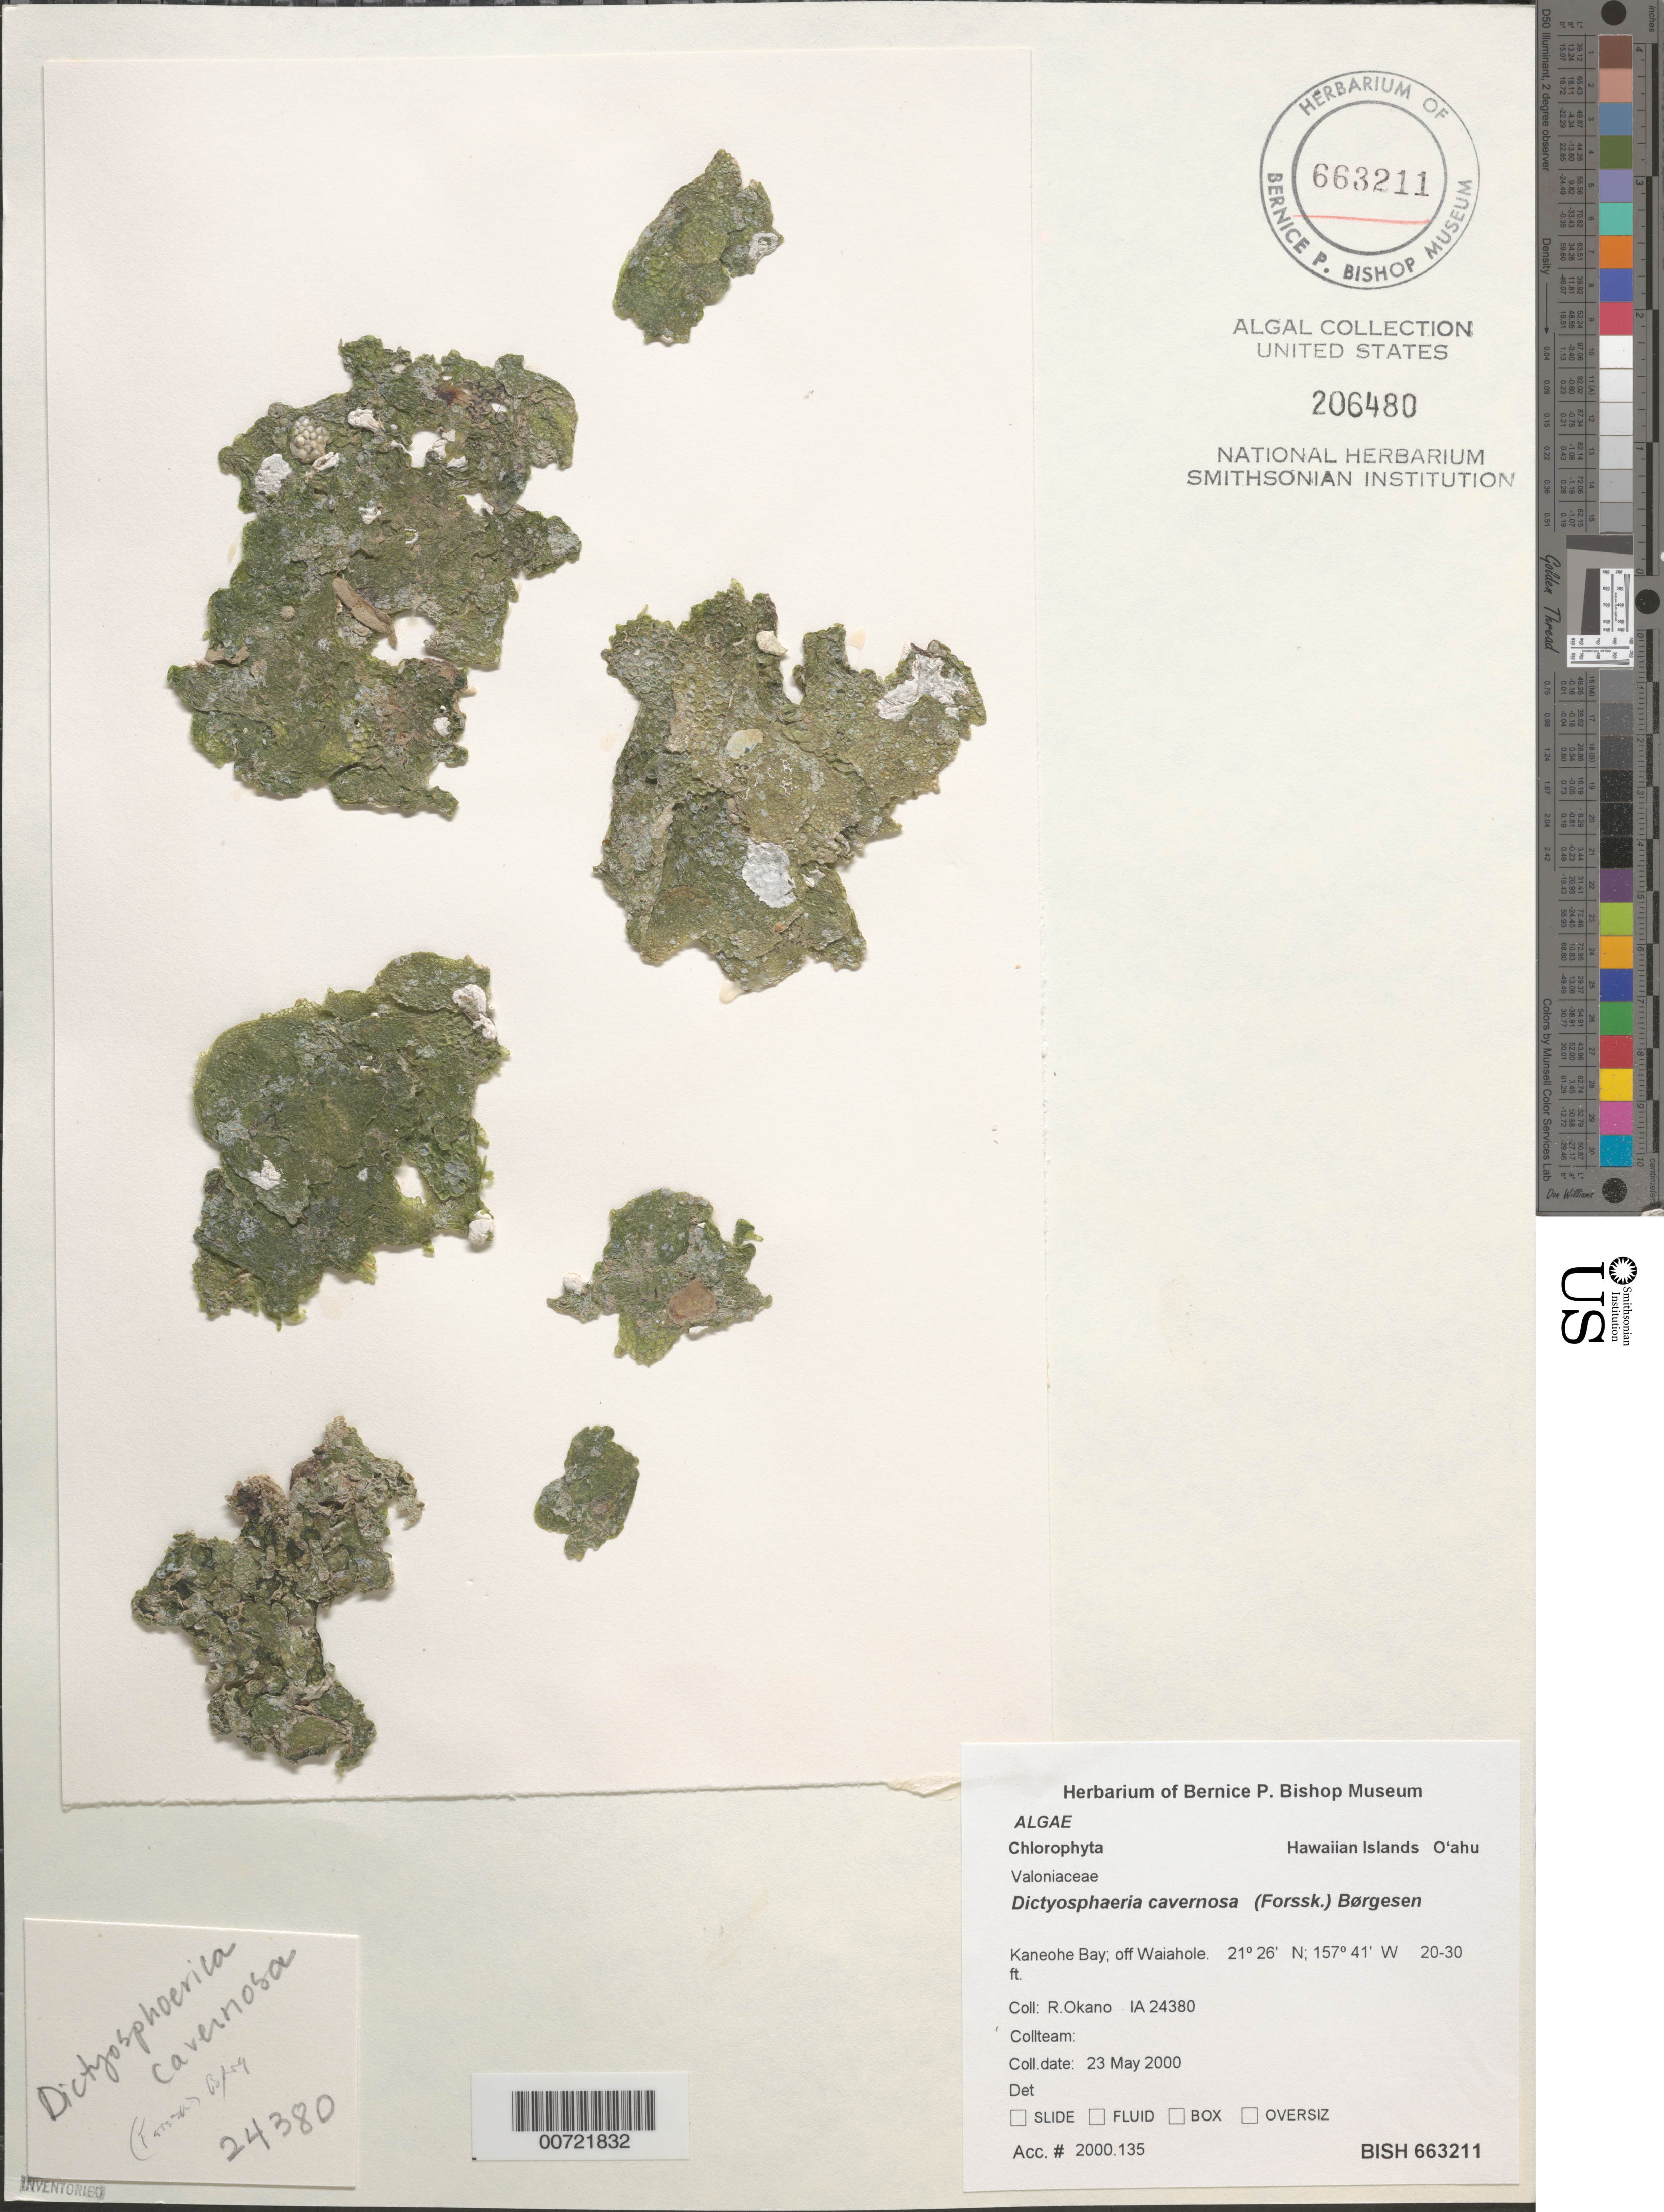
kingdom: Plantae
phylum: Chlorophyta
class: Ulvophyceae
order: Siphonocladales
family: Siphonocladaceae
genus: Dictyosphaeria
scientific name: Dictyosphaeria cavernosa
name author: (Forssk.) Børgesen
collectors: R. Okano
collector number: IAA 24380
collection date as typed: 23 May 2000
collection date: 2000-05-23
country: United States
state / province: Hawaii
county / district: Honolulu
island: Oahu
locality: Kaneohe Bay off Waiahole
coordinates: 21 26' N, 157 41' W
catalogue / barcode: US 206480